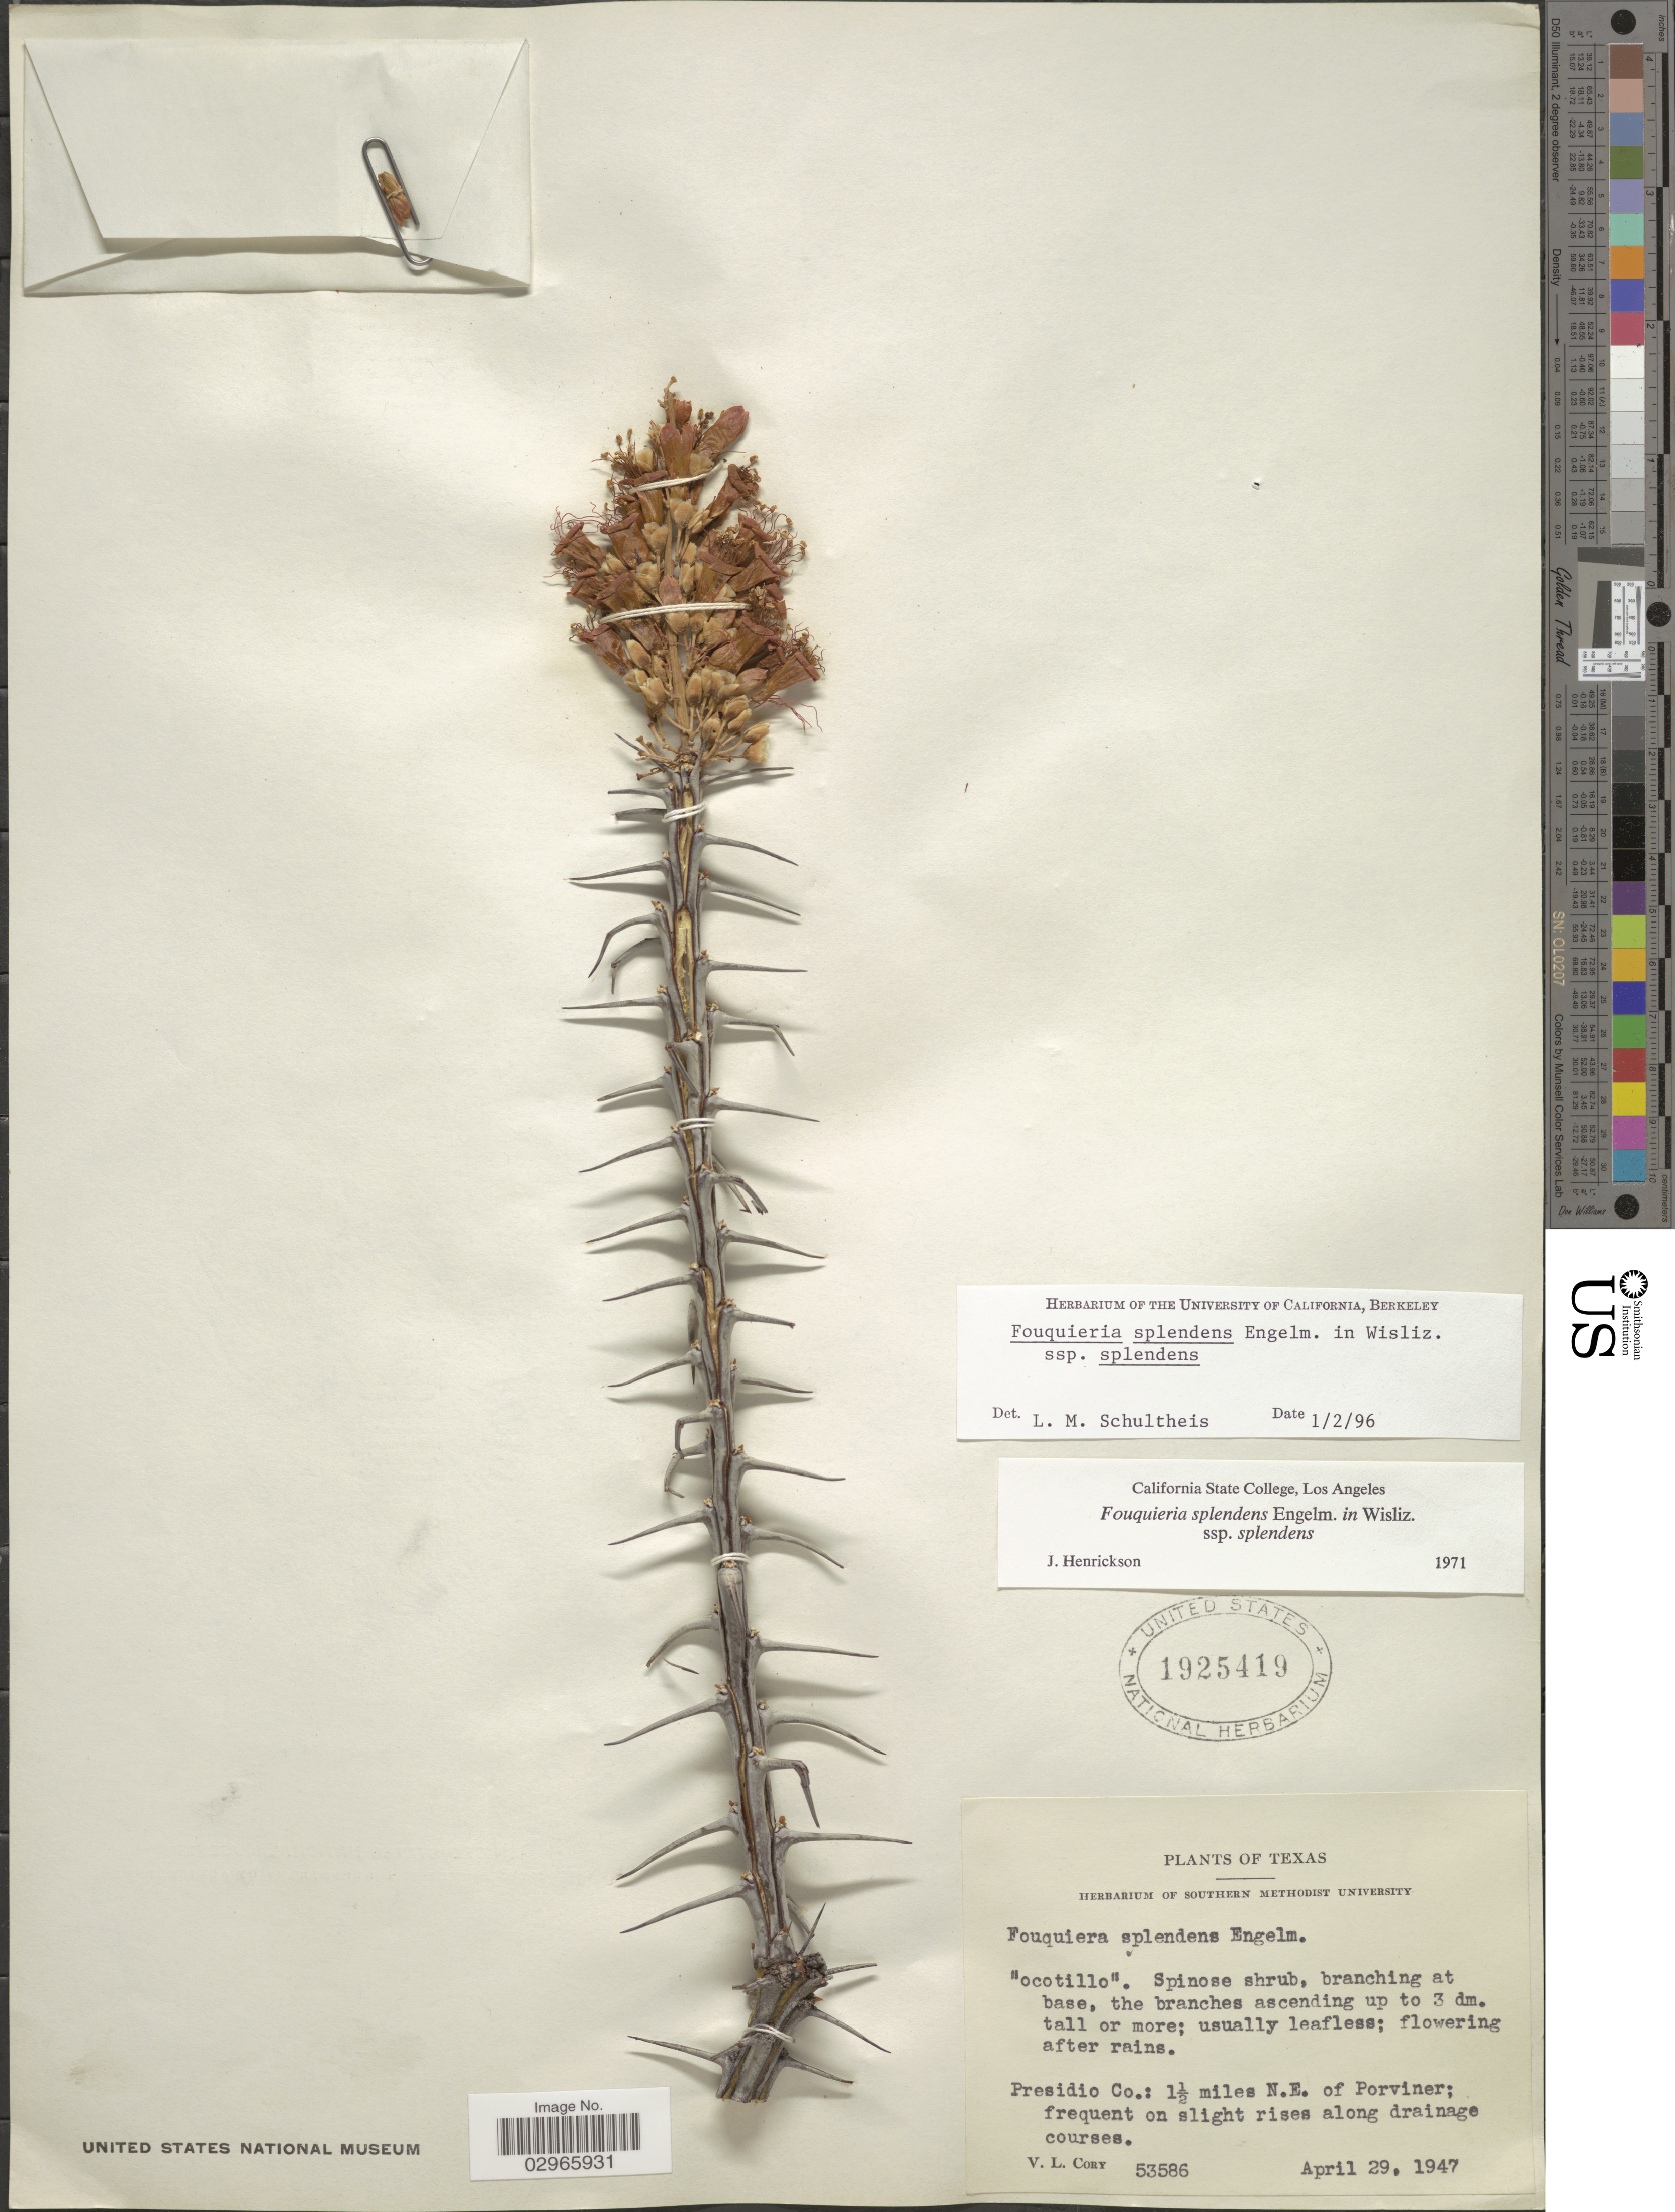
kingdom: Plantae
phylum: Tracheophyta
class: Magnoliopsida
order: Ericales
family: Fouquieriaceae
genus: Fouquieria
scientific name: Fouquieria splendens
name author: Engelm.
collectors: V. Cory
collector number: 53586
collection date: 1947-04-29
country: United States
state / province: Texas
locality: Presidio Co.: 1½ miles N.E. of Porvenir. Along drainage courses.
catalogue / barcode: US 1925419